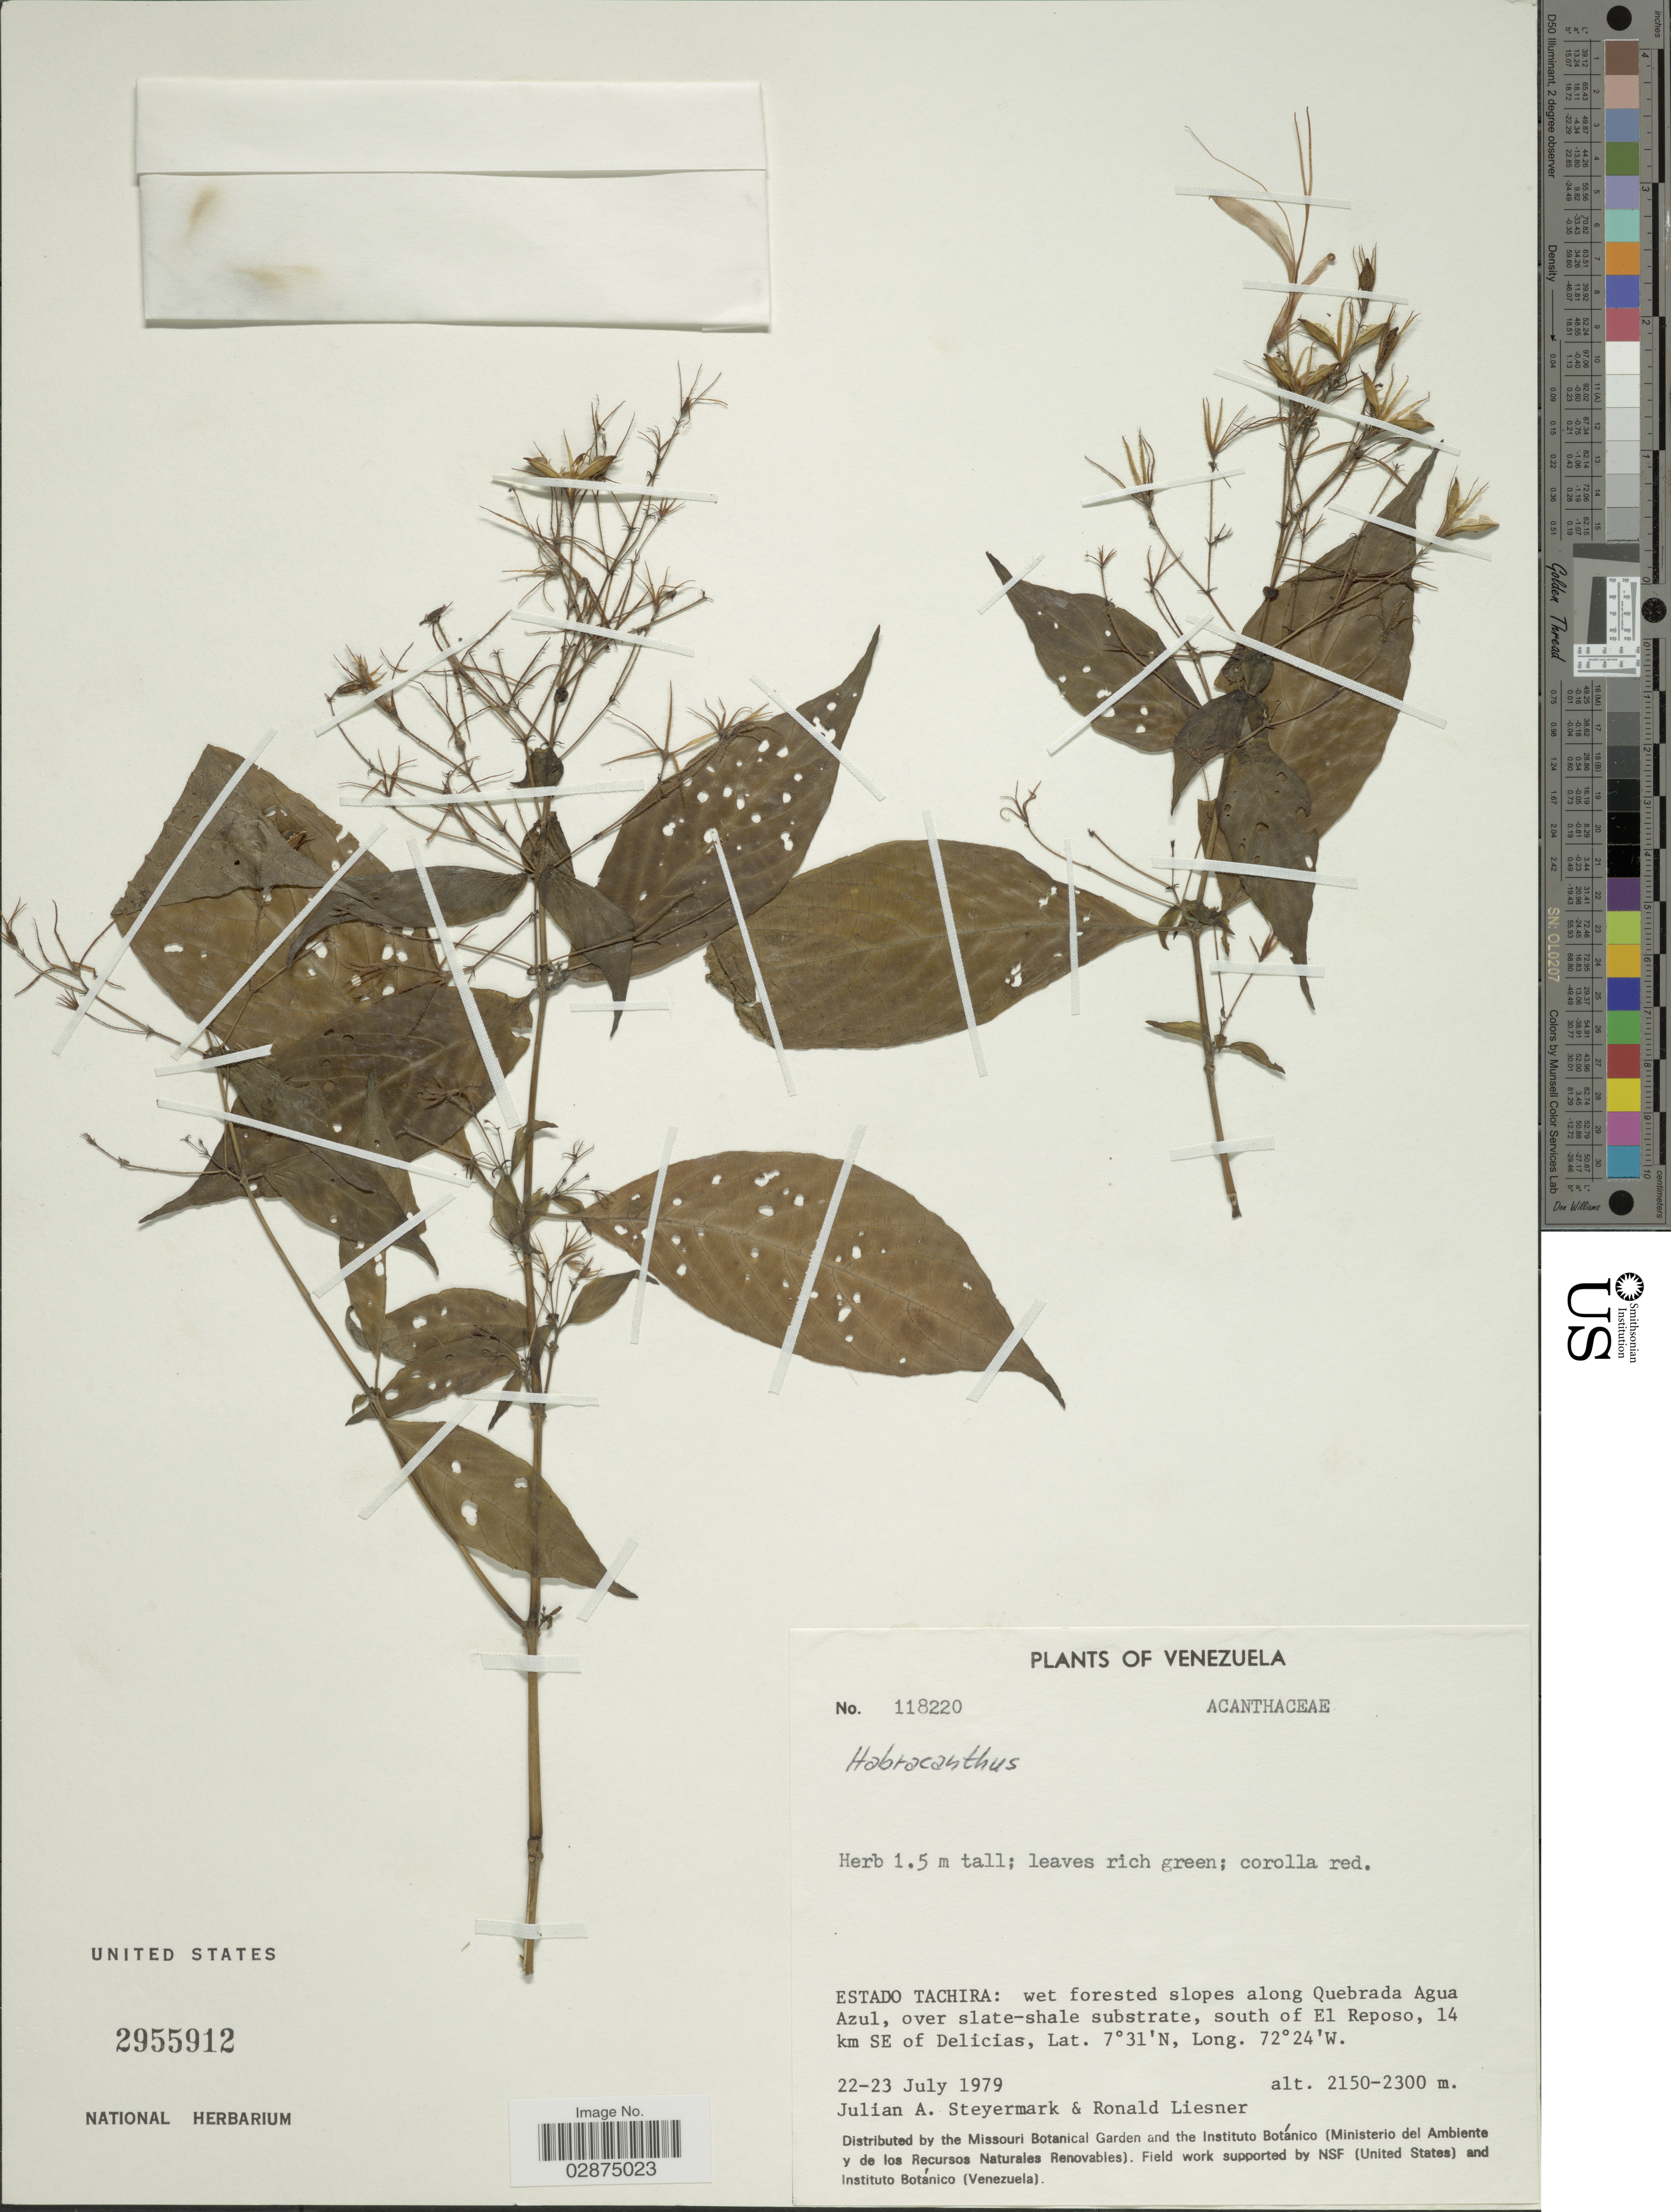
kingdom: Plantae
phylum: Tracheophyta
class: Magnoliopsida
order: Lamiales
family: Acanthaceae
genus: Habracanthus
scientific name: Habracanthus enarthrocoma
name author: Leonard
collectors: J. Steyermark & R. L. Liesner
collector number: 118220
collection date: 1979-07-22/1979-07-23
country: Venezuela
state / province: Tachira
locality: Estado Tachira: wet forested slopes along Quebrada Agua Azul, over slate-shale substrate, south of El Reposo, 14 km SE of Delicias.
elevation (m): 2150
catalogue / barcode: US 2955912